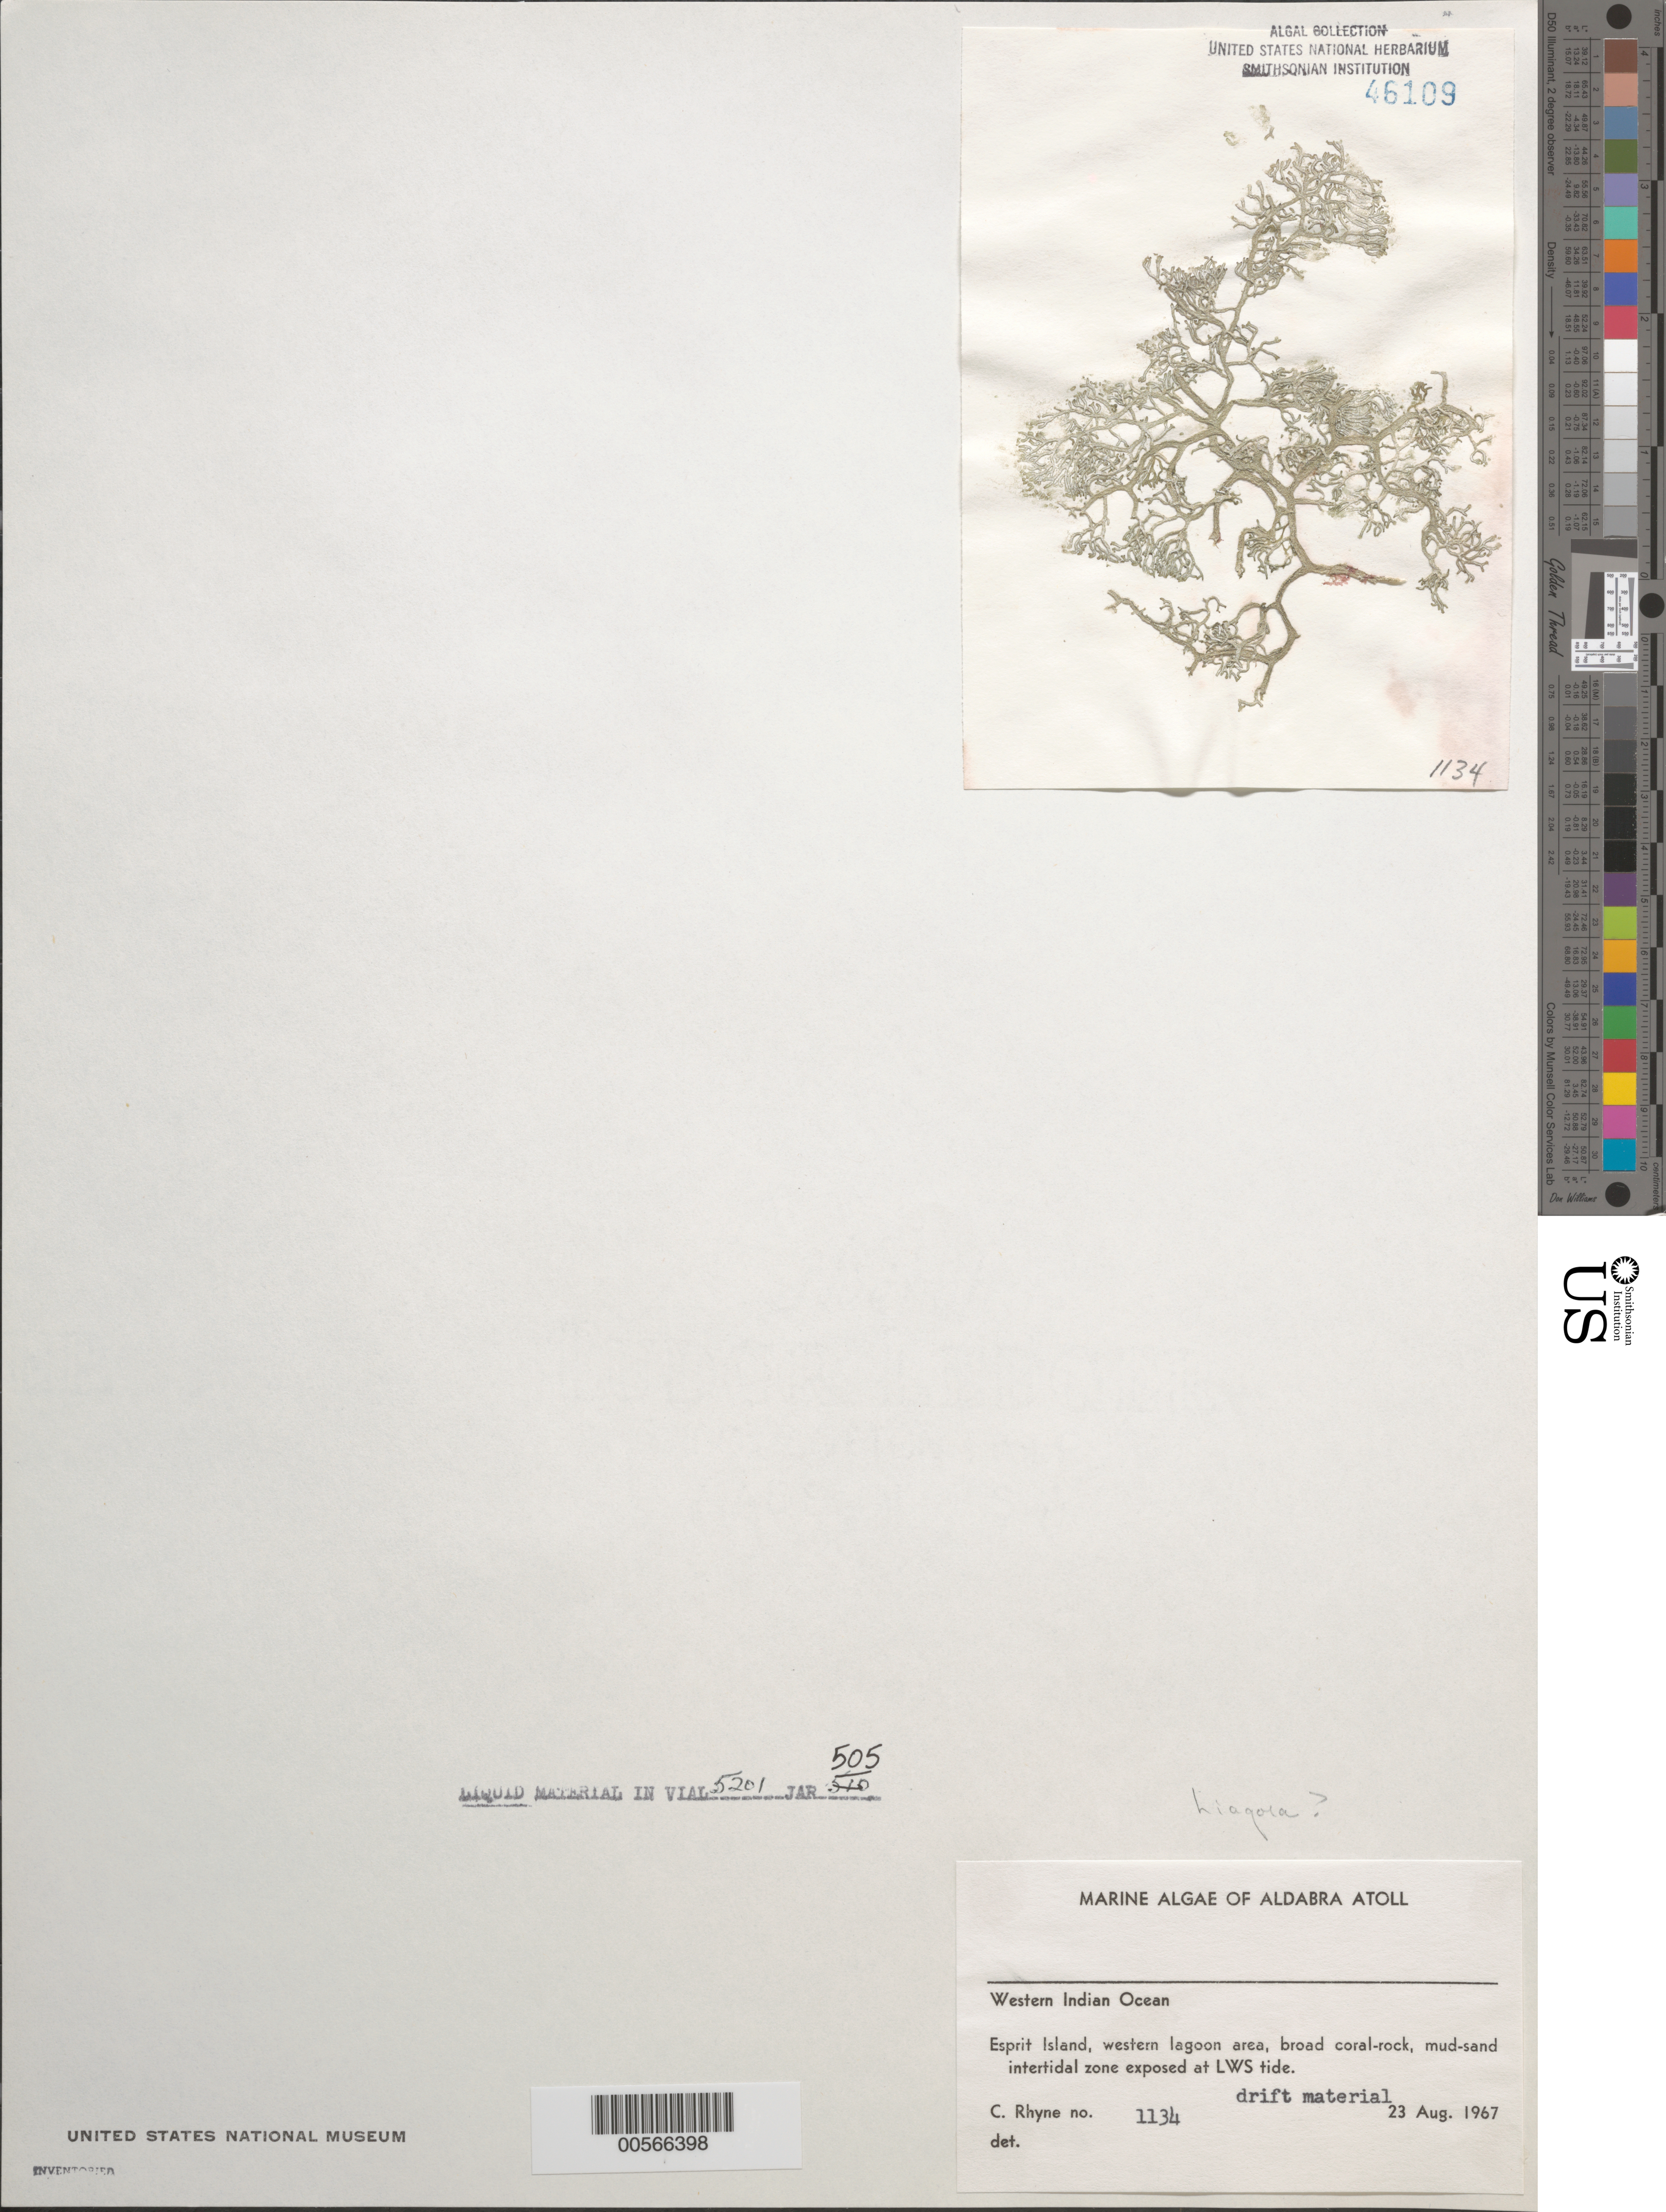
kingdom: Plantae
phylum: Rhodophyta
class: Florideophyceae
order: Nemaliales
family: Liagoraceae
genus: Liagora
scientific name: Liagora sp.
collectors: C. Rhyne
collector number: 1134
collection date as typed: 23 Aug 1967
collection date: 1967-08-23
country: Seychelles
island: Aldabra Atoll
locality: Ile Esprit, Western lagoon area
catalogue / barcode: US 46109